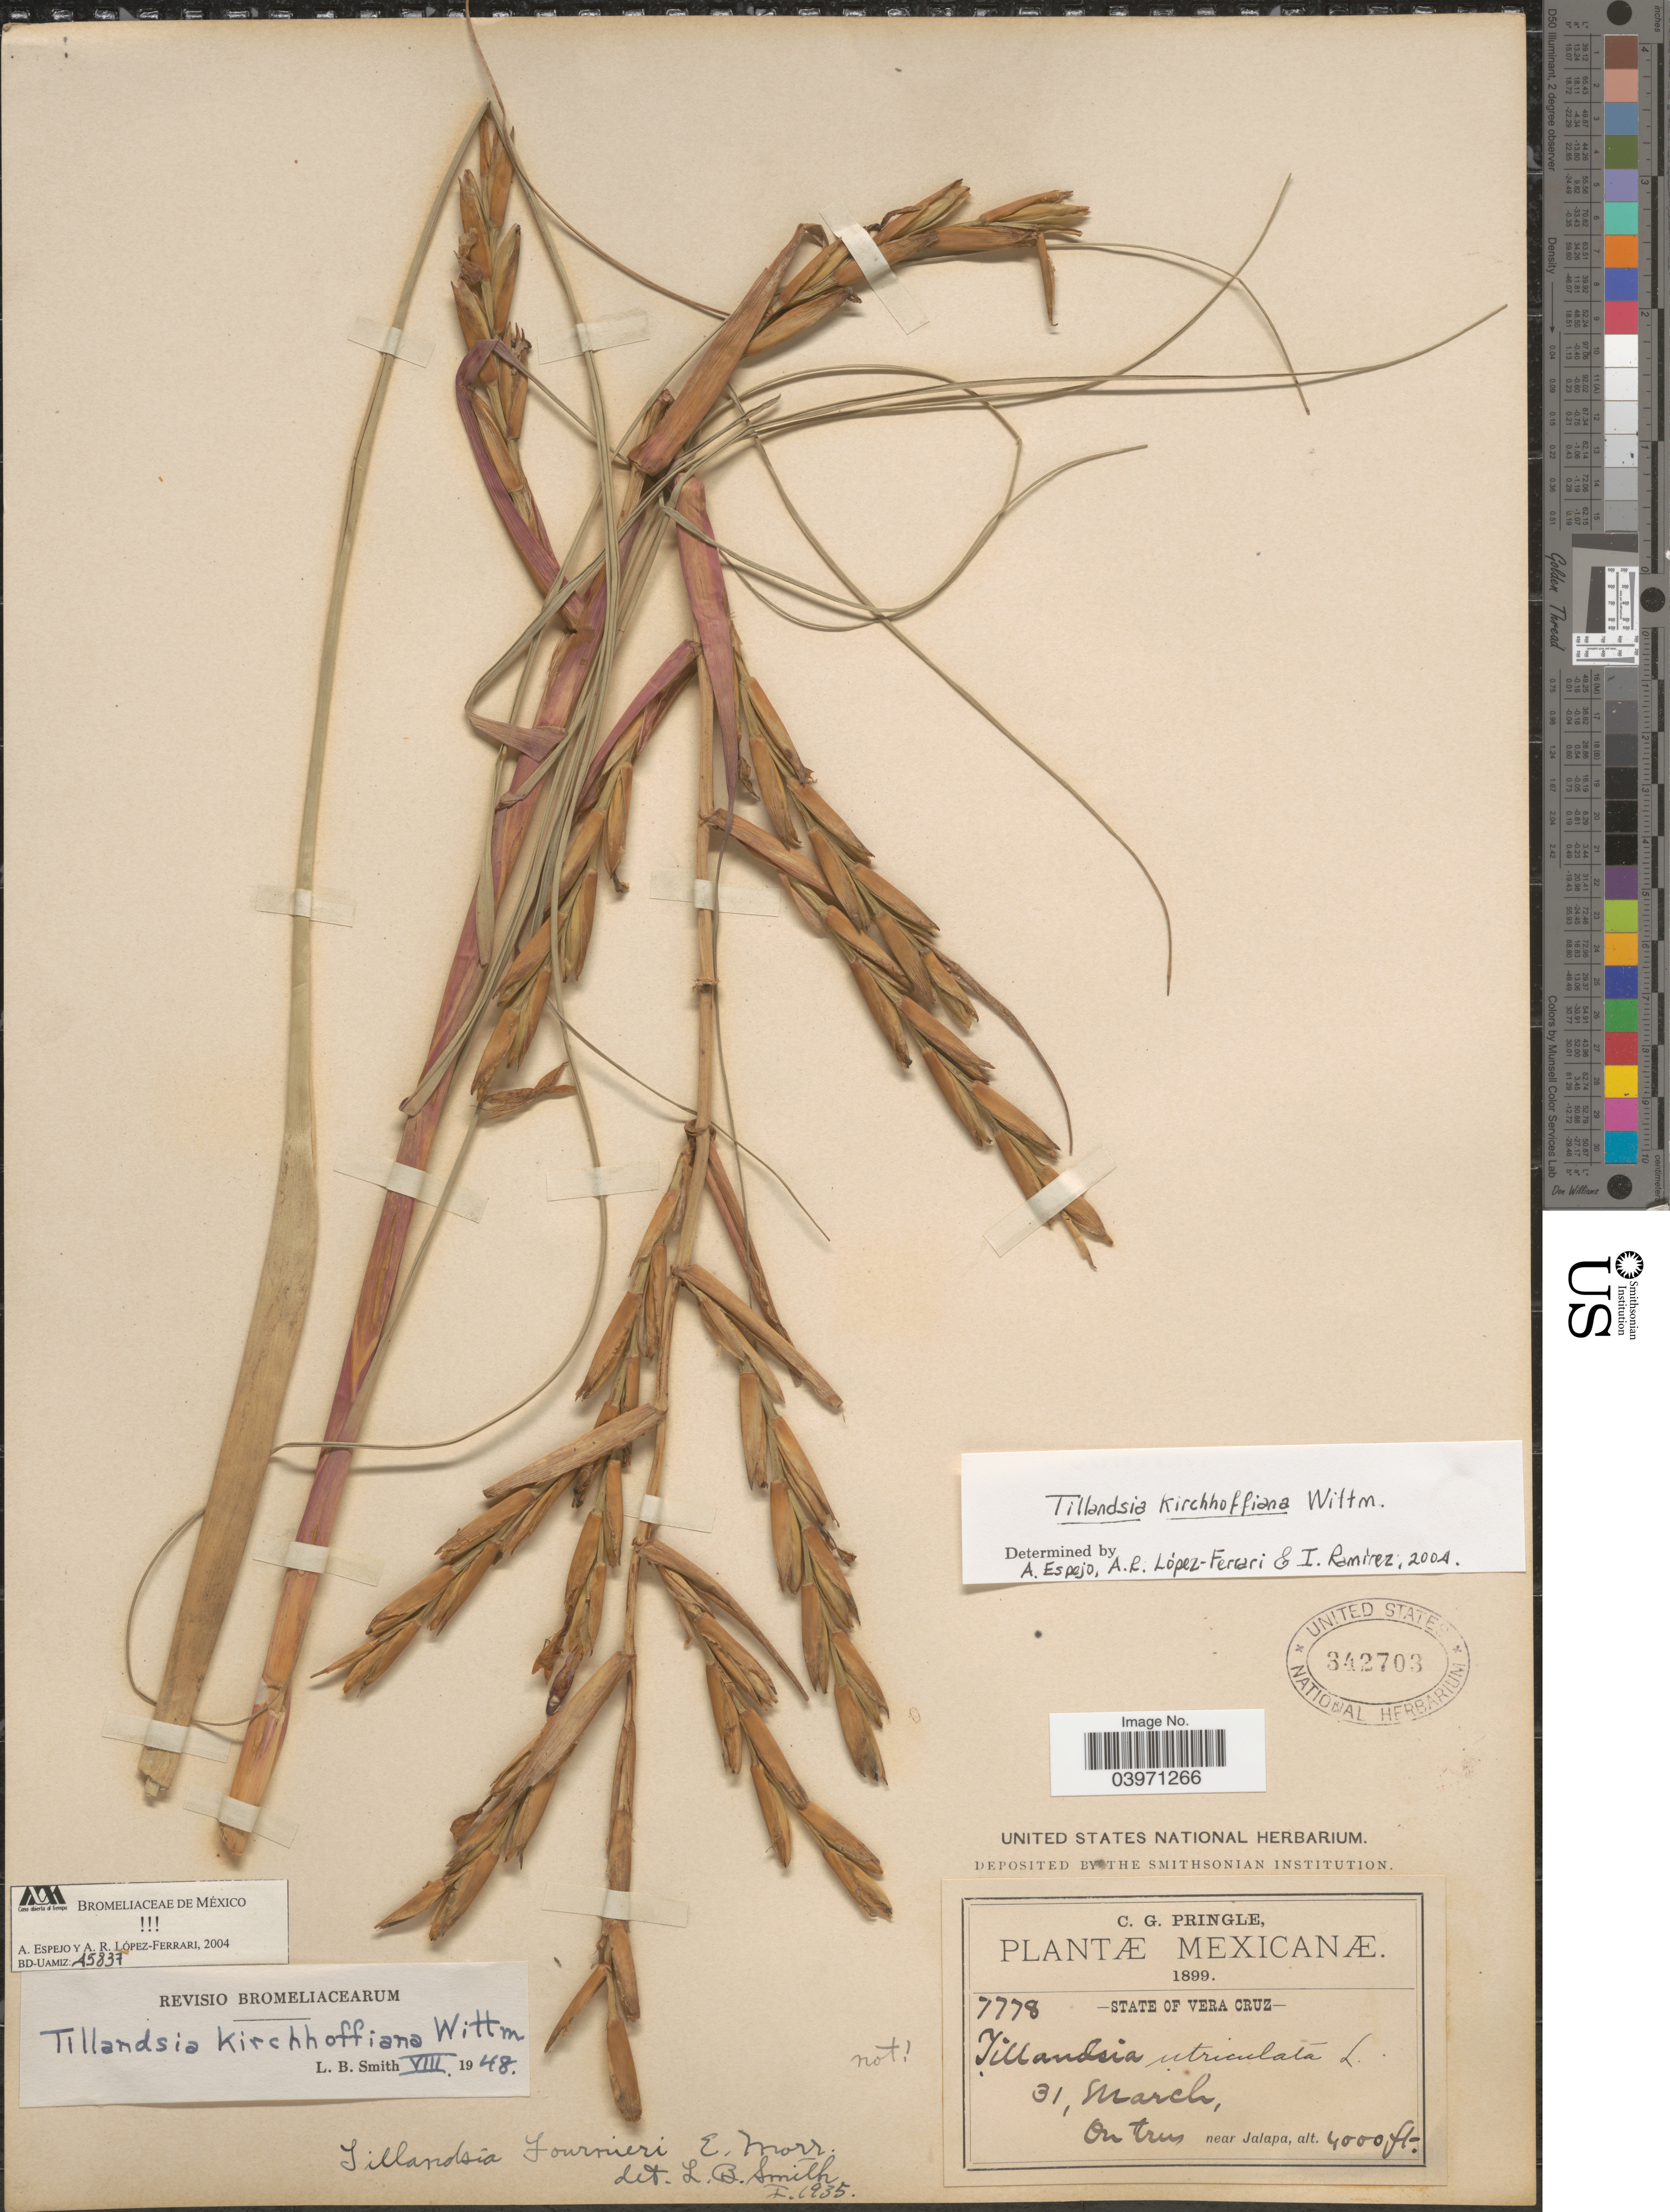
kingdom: Plantae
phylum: Tracheophyta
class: Liliopsida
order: Poales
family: Bromeliaceae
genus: Tillandsia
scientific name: Tillandsia kirchhoffiana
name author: Wittm.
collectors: C. G. Pringle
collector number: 7778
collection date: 1899-03-31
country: Mexico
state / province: Veracruz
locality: State of Vera Cruz. On trees near Jalapa.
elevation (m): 1219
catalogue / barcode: US 342703